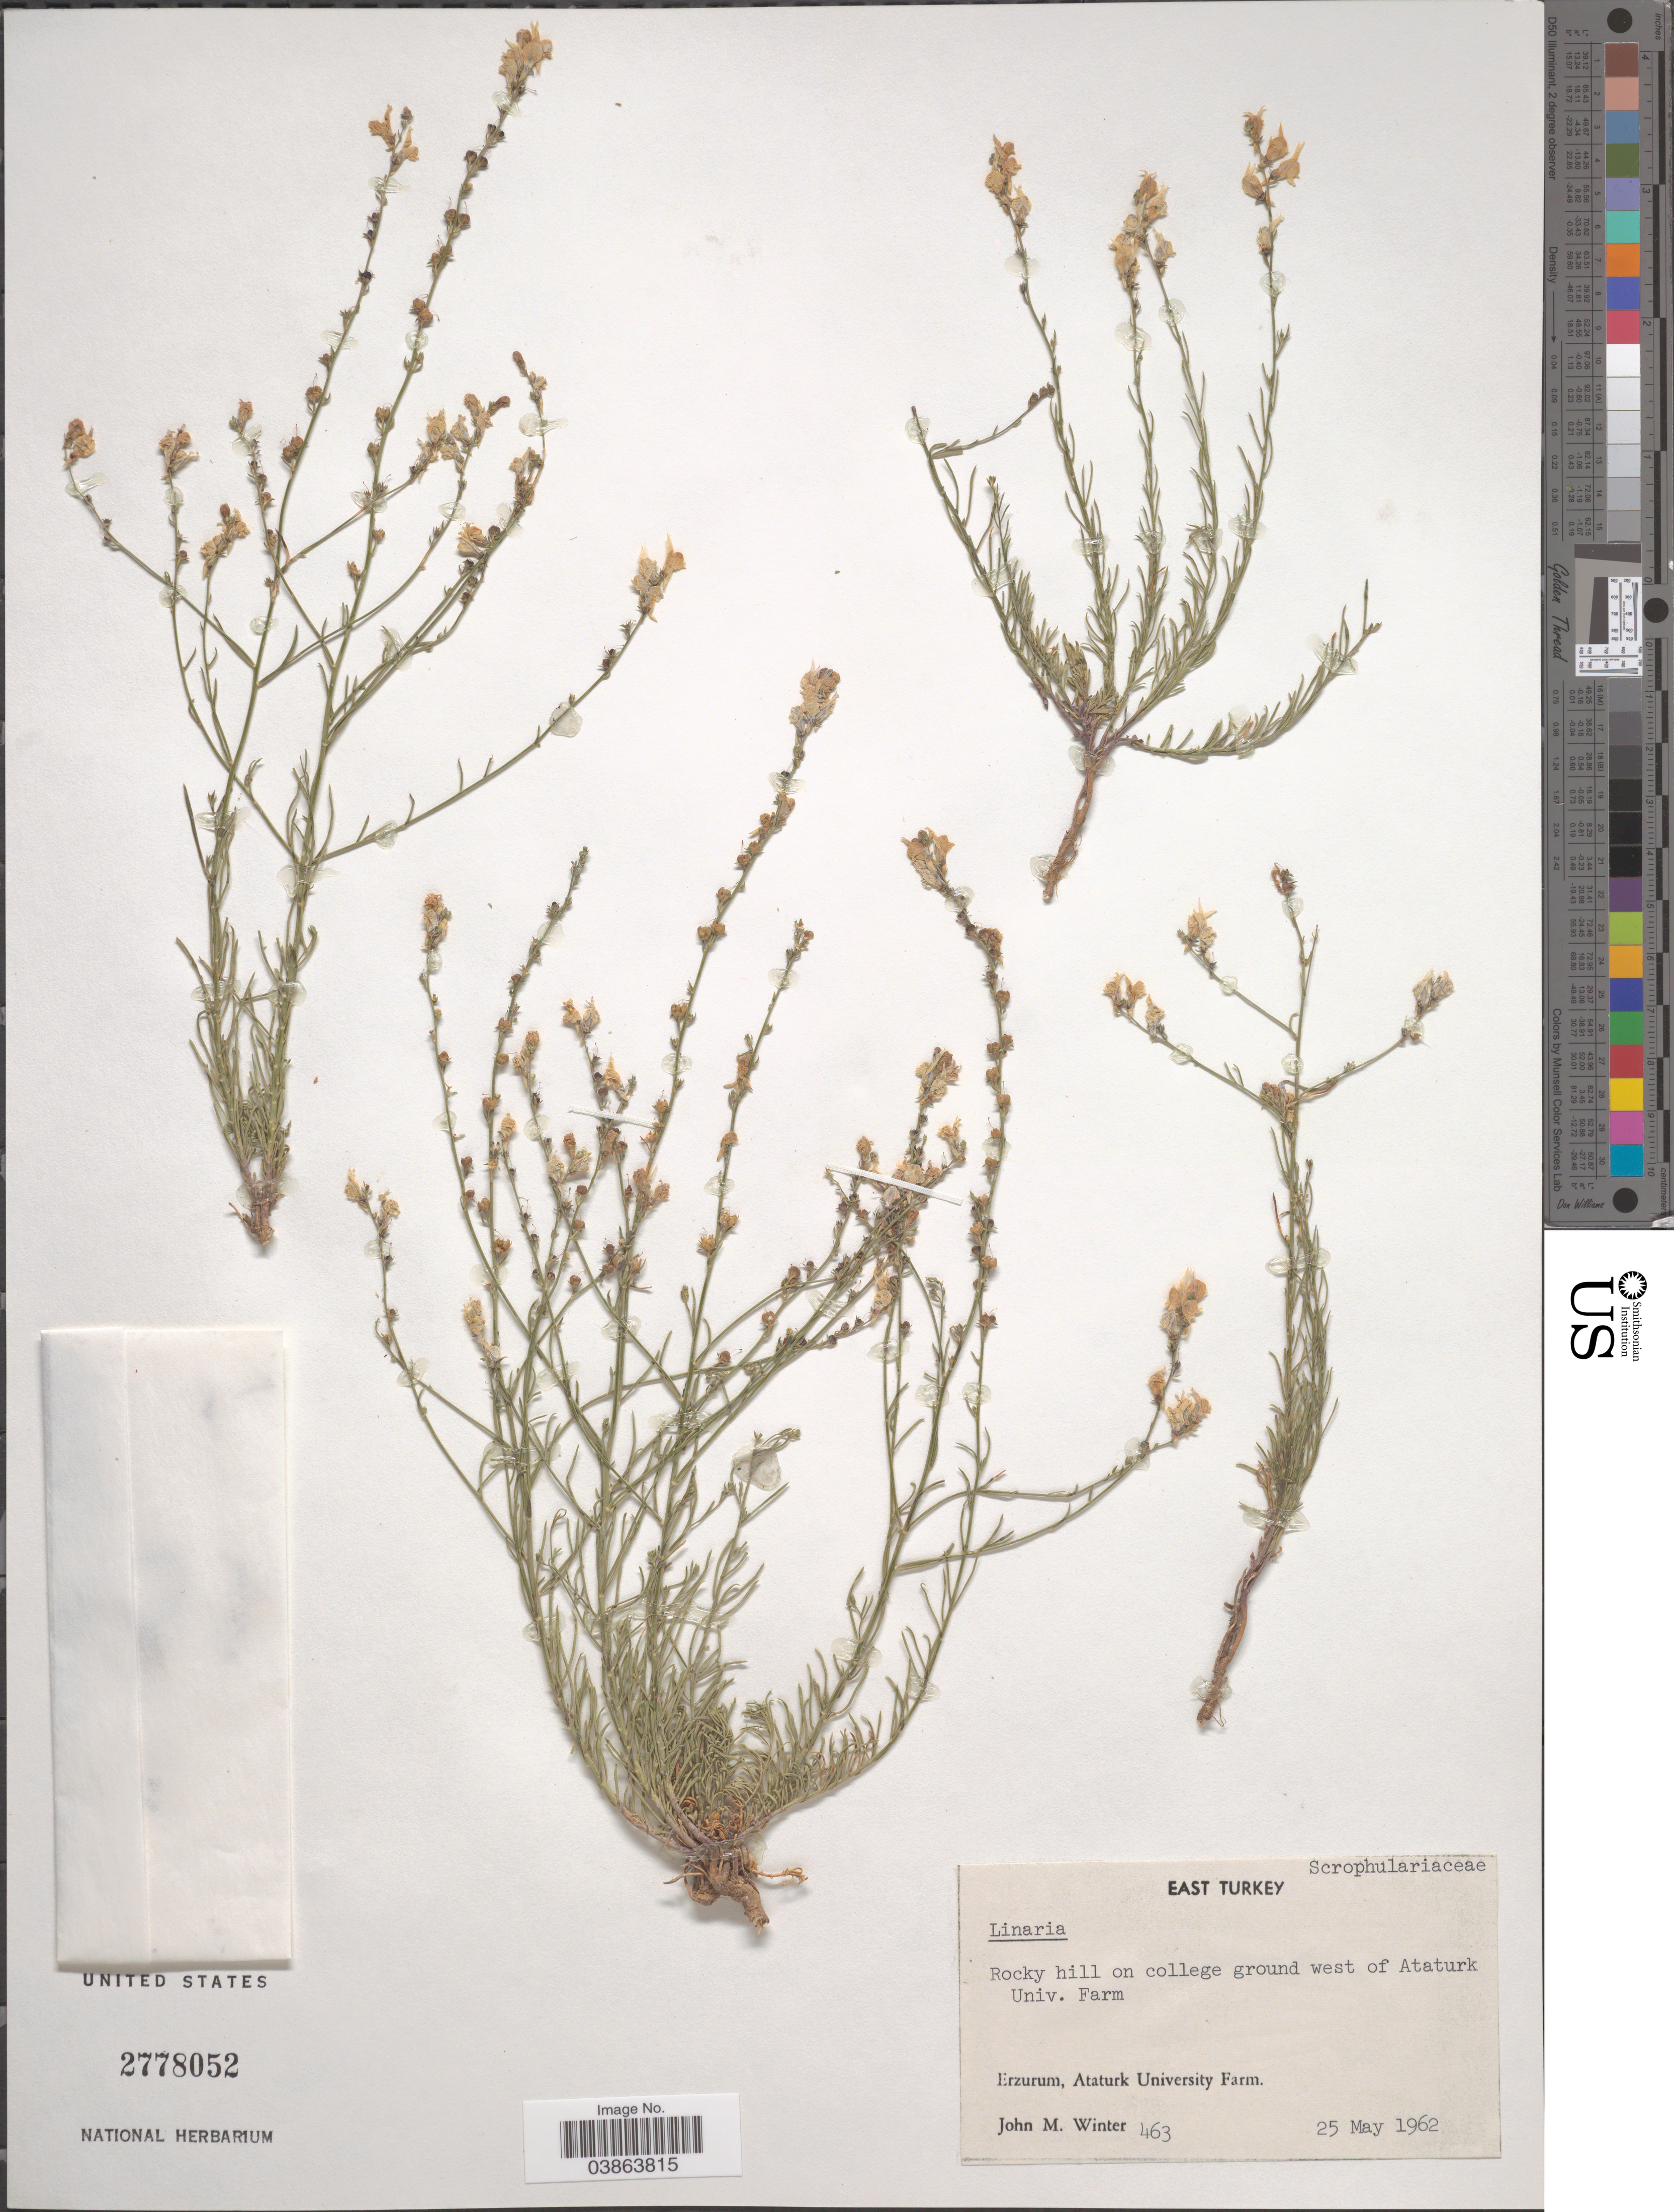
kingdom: Plantae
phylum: Tracheophyta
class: Magnoliopsida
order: Lamiales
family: Plantaginaceae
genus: Linaria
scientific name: Linaria sp.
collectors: J. M. Winter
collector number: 463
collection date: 1962-05-25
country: Turkey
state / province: Erzurum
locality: East Turkey. Rocky hill on college ground west of Ataturk University Farm.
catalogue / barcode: US 2778052